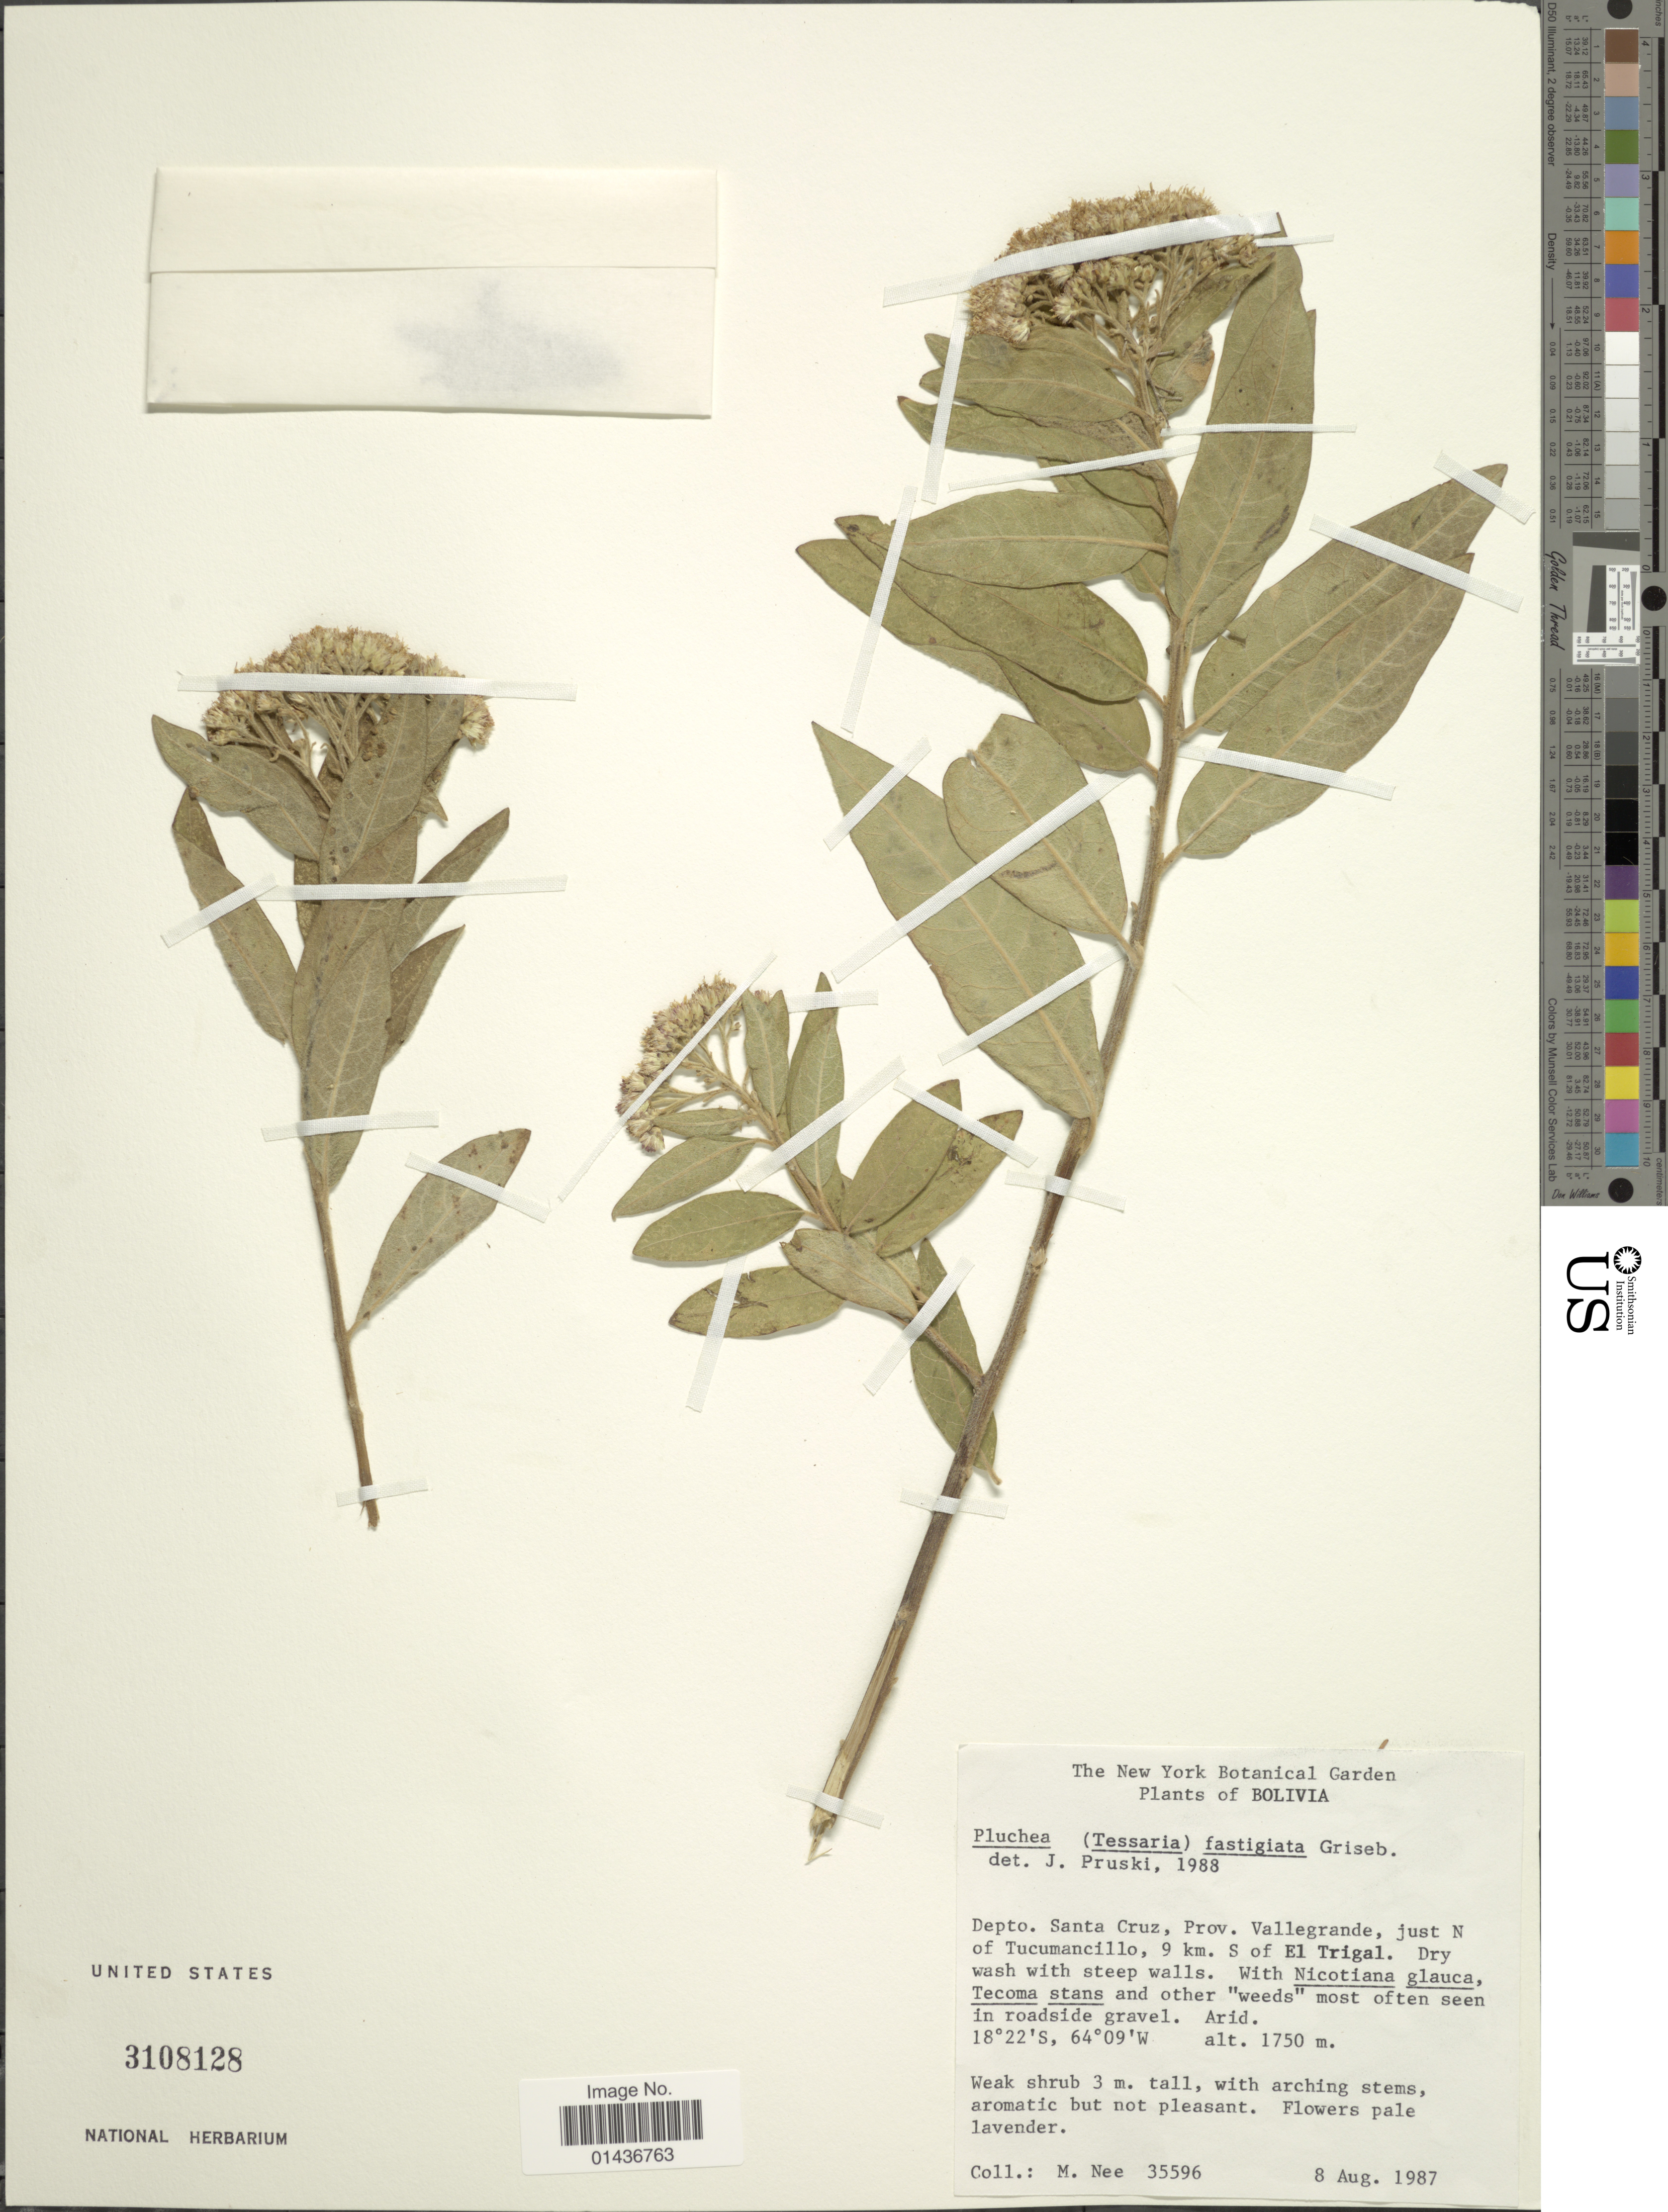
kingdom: Plantae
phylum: Tracheophyta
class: Magnoliopsida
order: Asterales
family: Asteraceae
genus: Pluchea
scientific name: Pluchea fastigiata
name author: Griseb.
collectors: M. Nee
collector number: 35596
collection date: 1987-08-08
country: Bolivia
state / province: Santa Cruz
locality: Depto. Santa Cruz, Prov. Vallegrande, just N of Tucumancillo, 9 km. S of El Trigal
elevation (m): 1750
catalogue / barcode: US 3108128